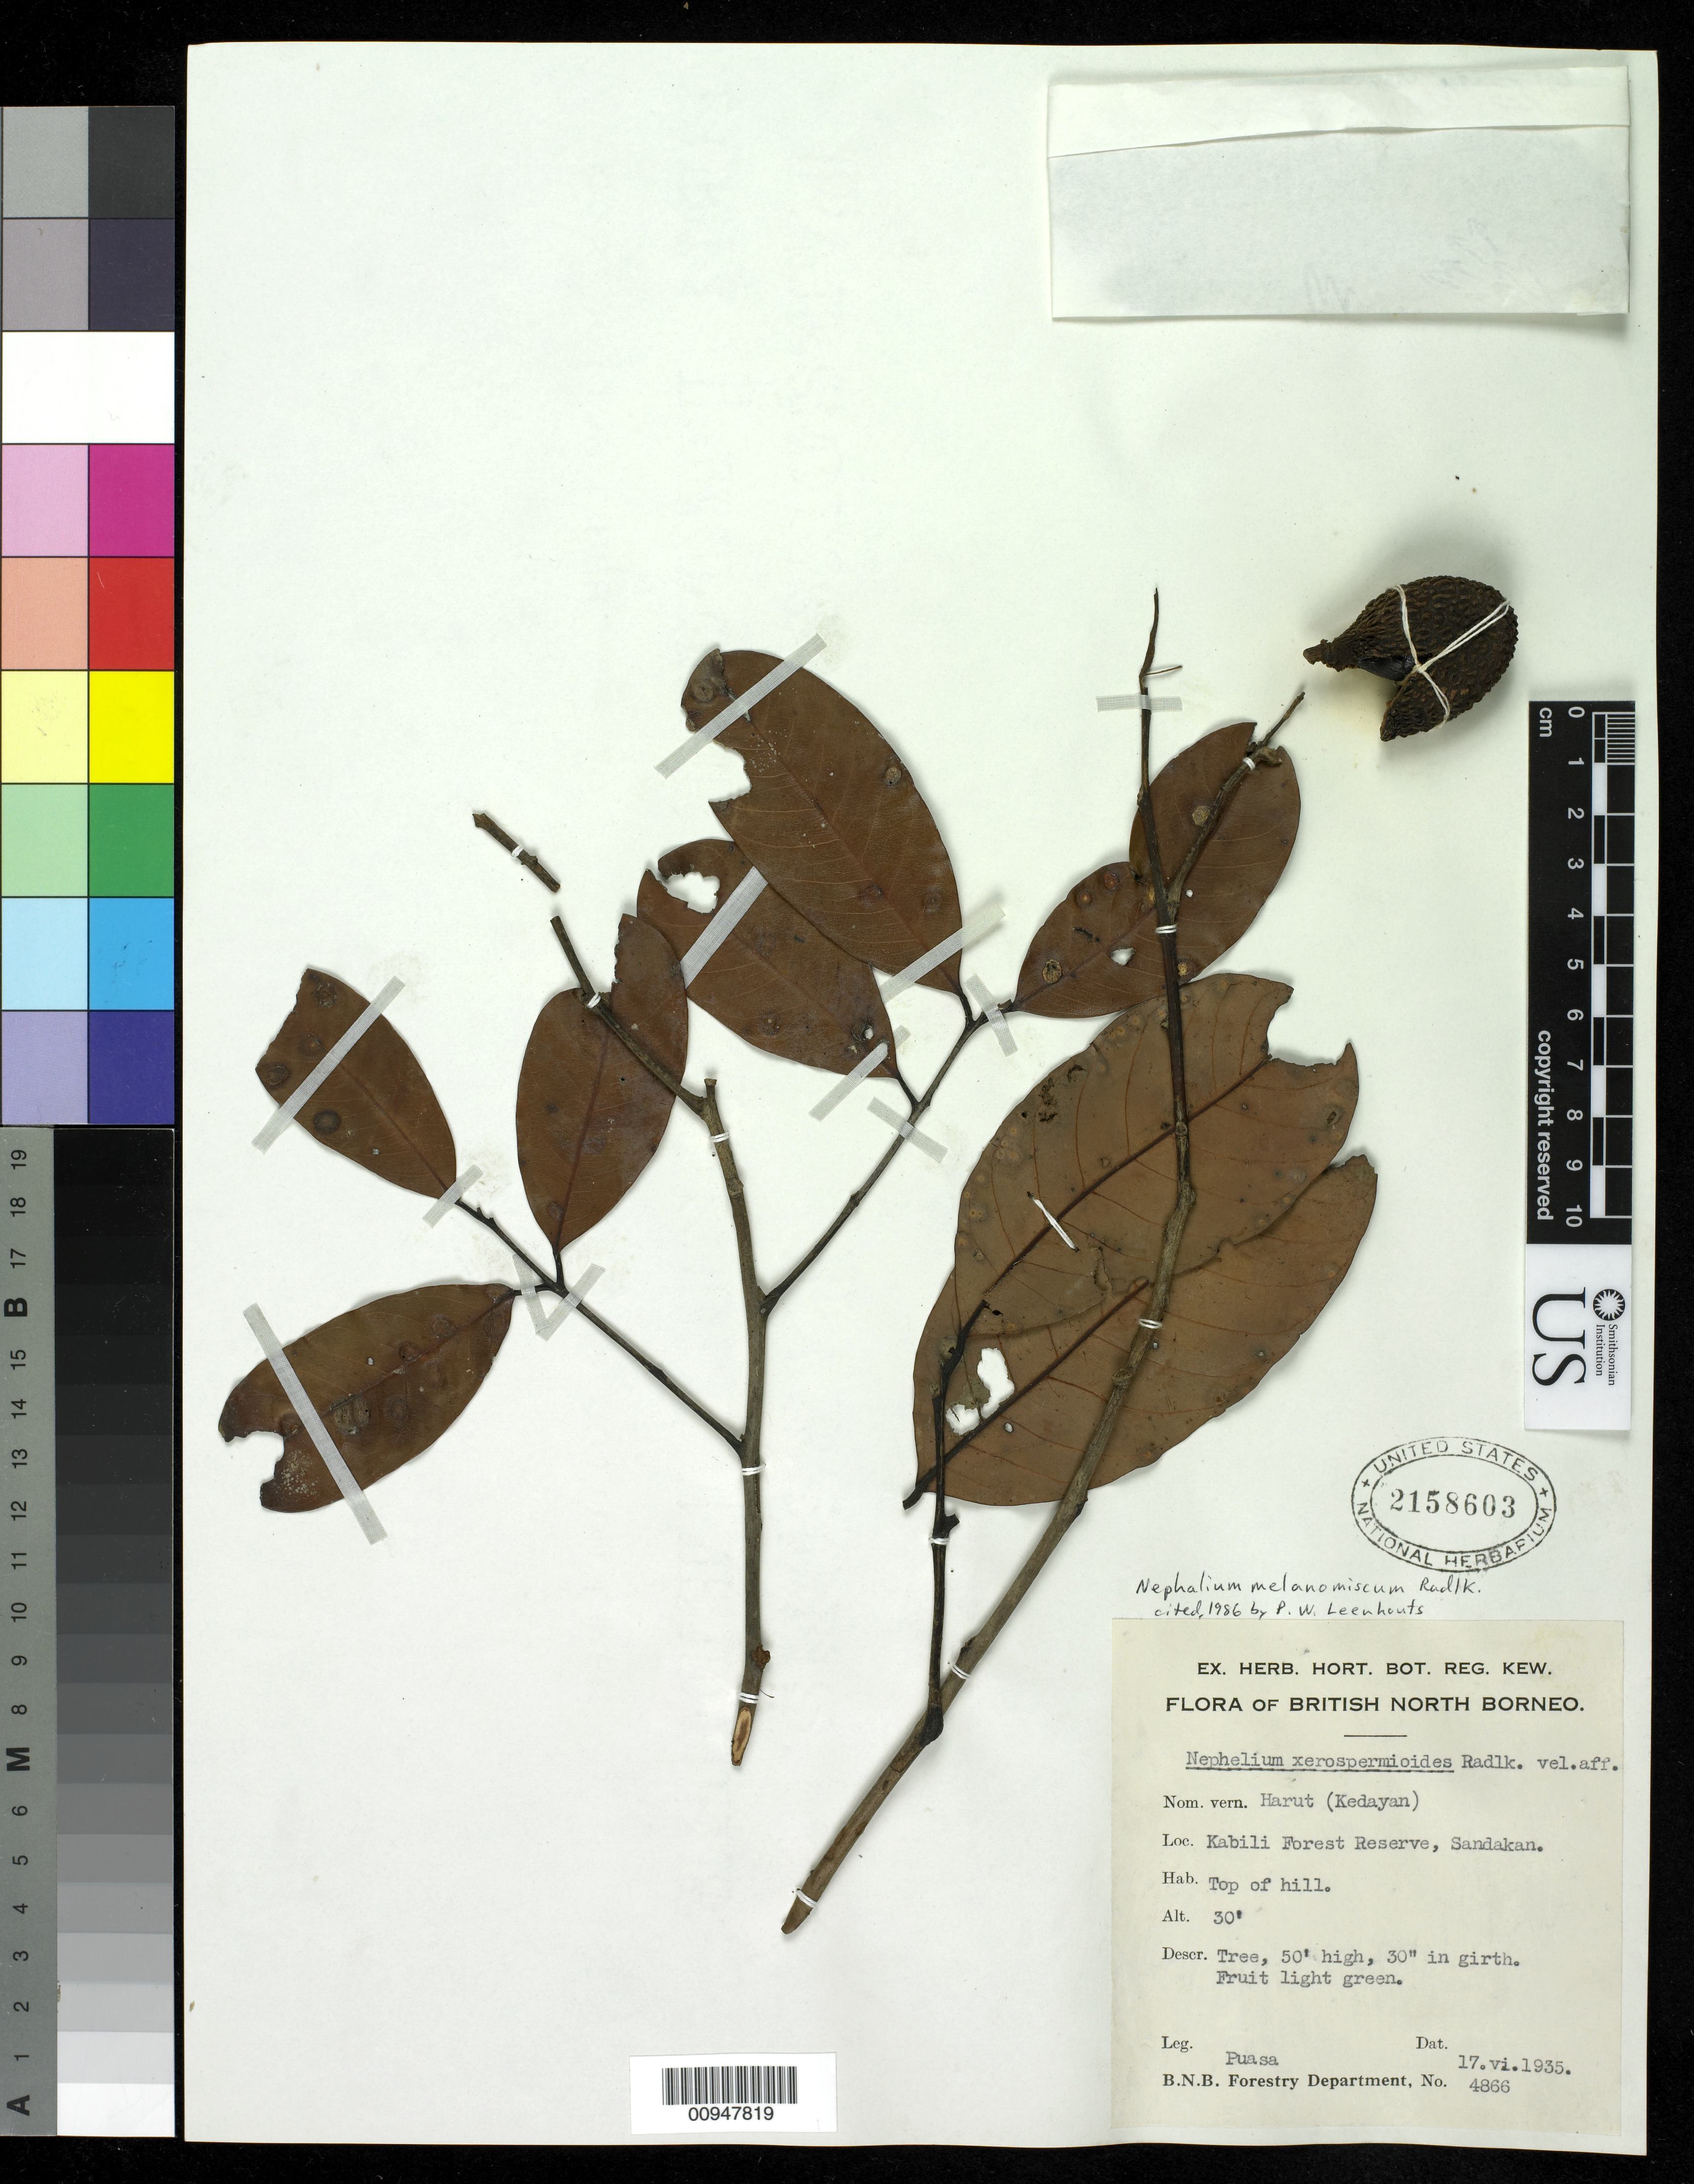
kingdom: Plantae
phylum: Tracheophyta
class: Magnoliopsida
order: Sapindales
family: Sapindaceae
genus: Nephelium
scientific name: Nephelium melanomiscum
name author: Radlk.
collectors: M. Puasa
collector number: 4866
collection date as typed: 17 Jun 1935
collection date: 1935-06-17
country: Malaysia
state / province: Sabah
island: Borneo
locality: Kabili Forest Reserve, Sandakan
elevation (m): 9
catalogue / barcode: US 2158603